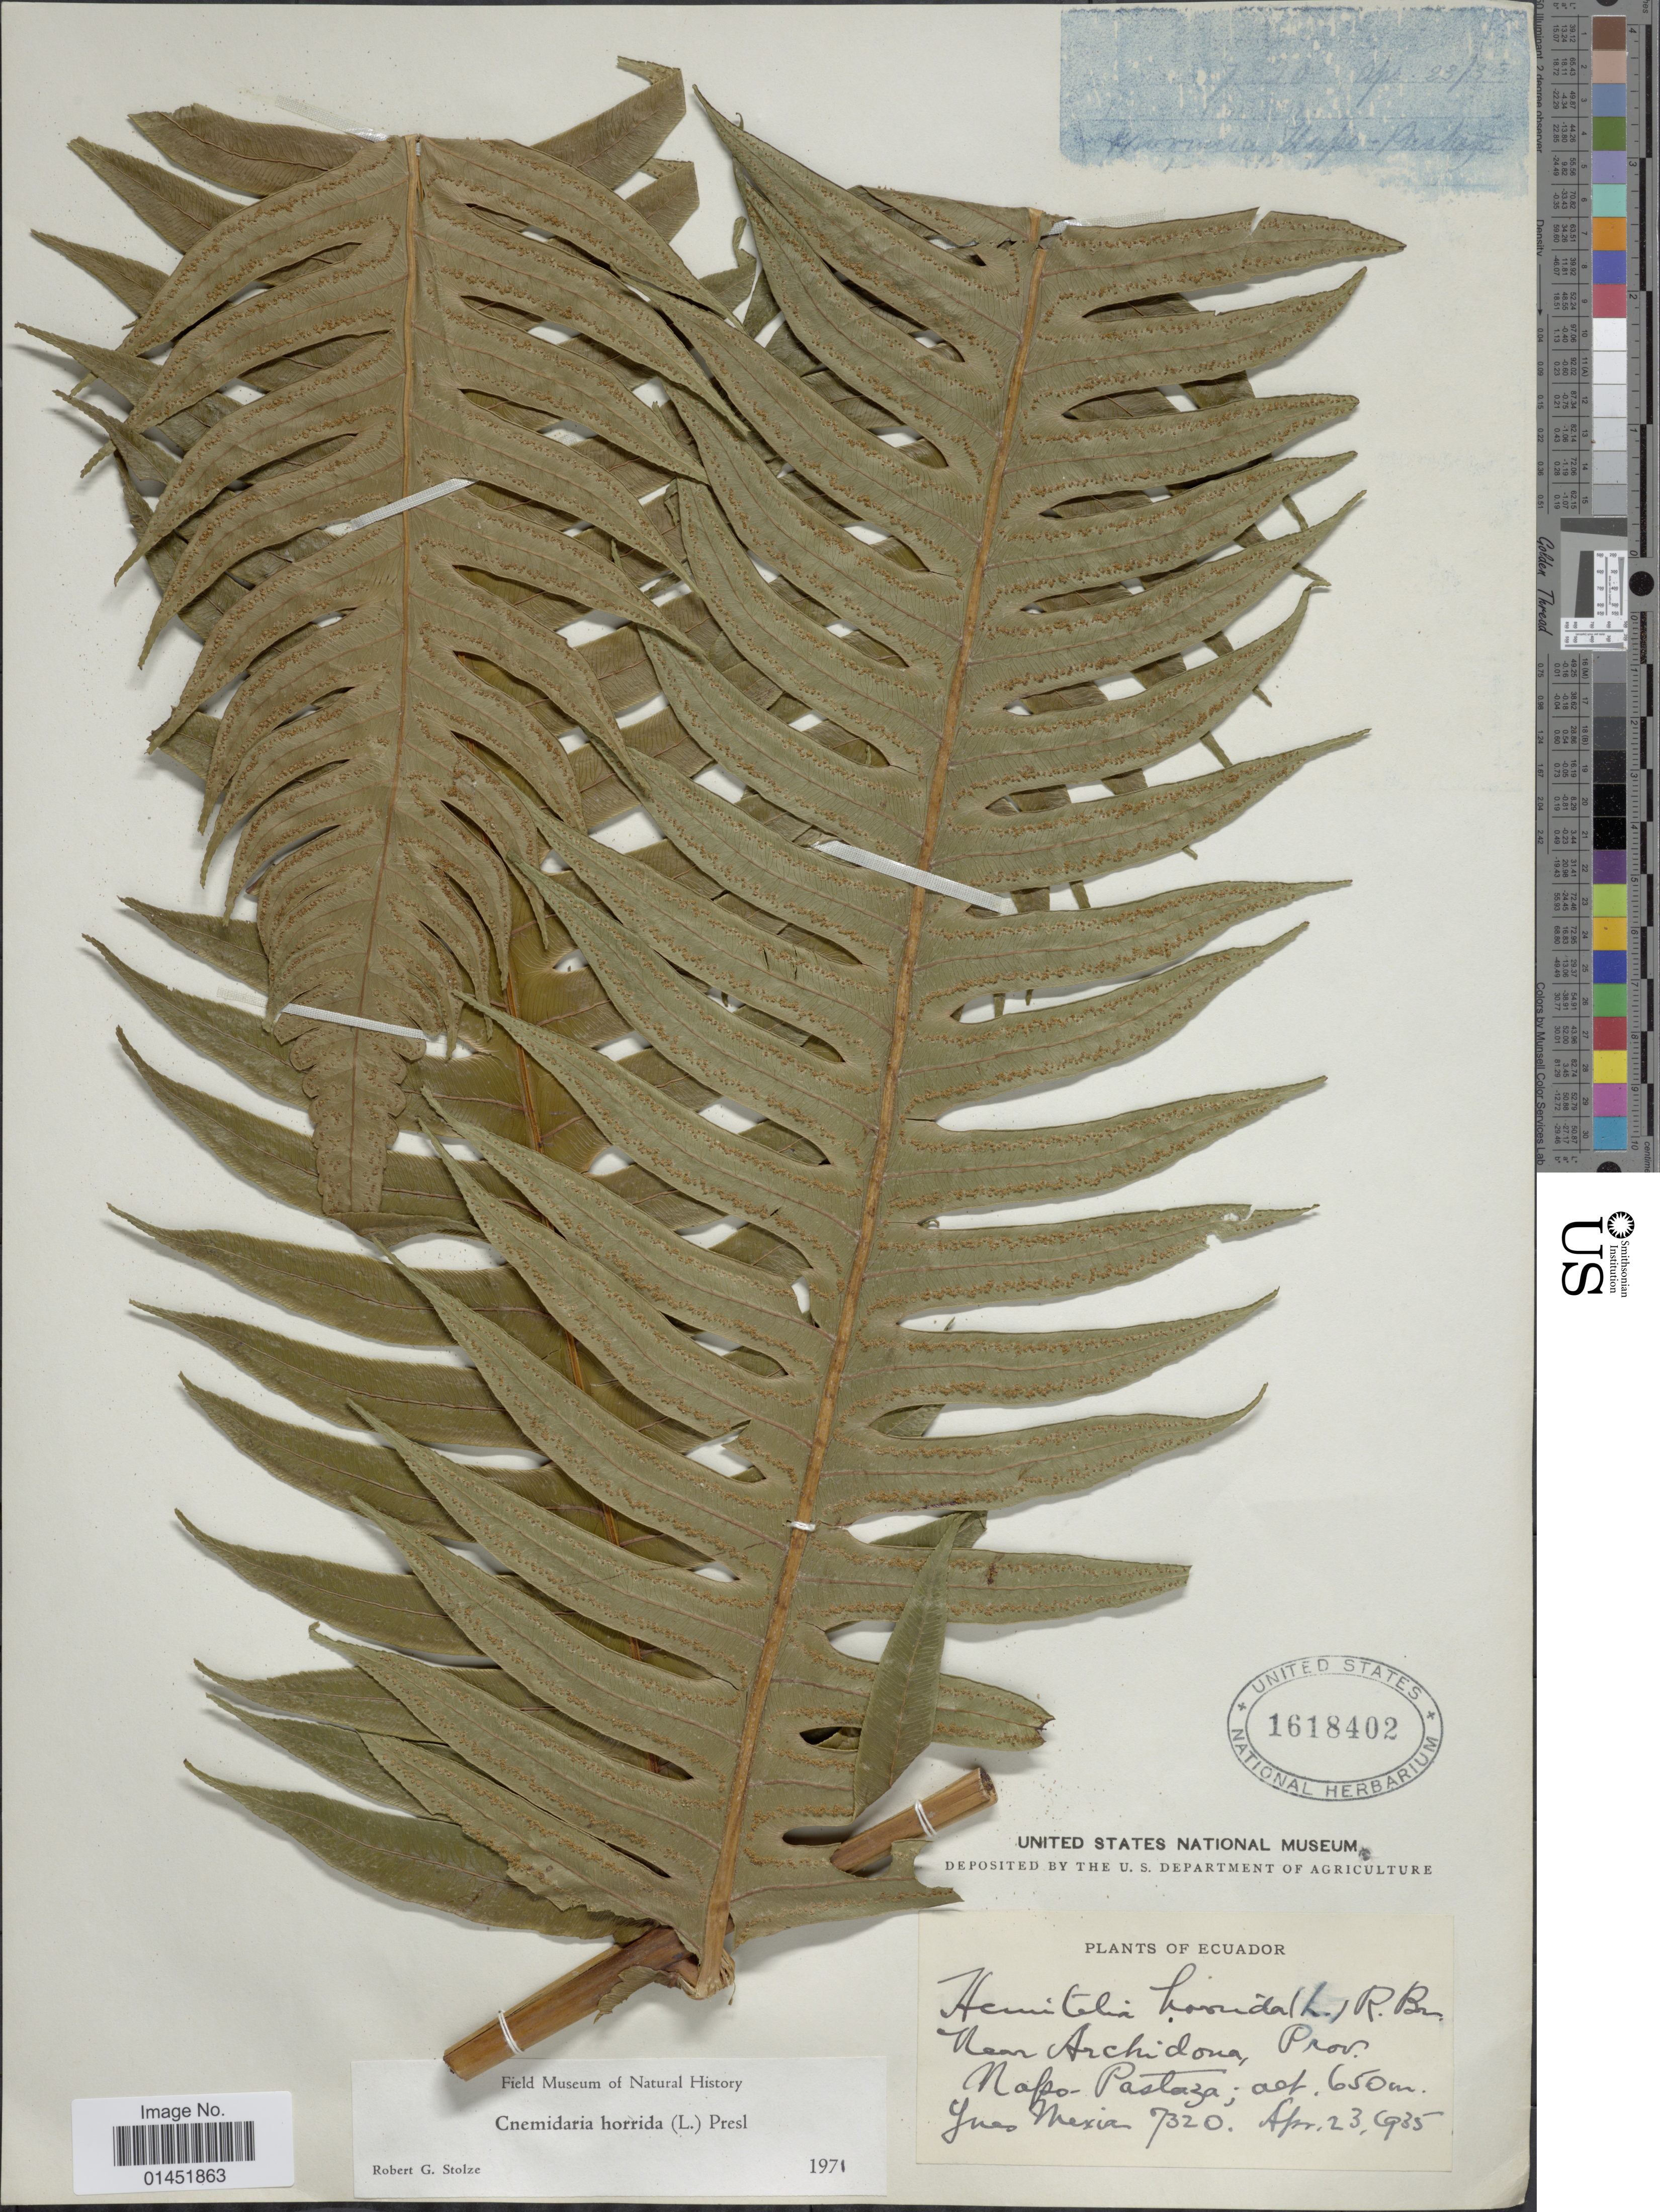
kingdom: Plantae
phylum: Tracheophyta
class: Polypodiopsida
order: Cyatheales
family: Cyatheaceae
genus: Cyathea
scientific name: Cyathea horrida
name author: (L.) Sm.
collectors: Y. Mexia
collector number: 7320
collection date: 1935-04-23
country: Ecuador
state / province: Napo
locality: Near Archidona, Prov. Napo-Pastaza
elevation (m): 650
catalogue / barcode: US 1618402